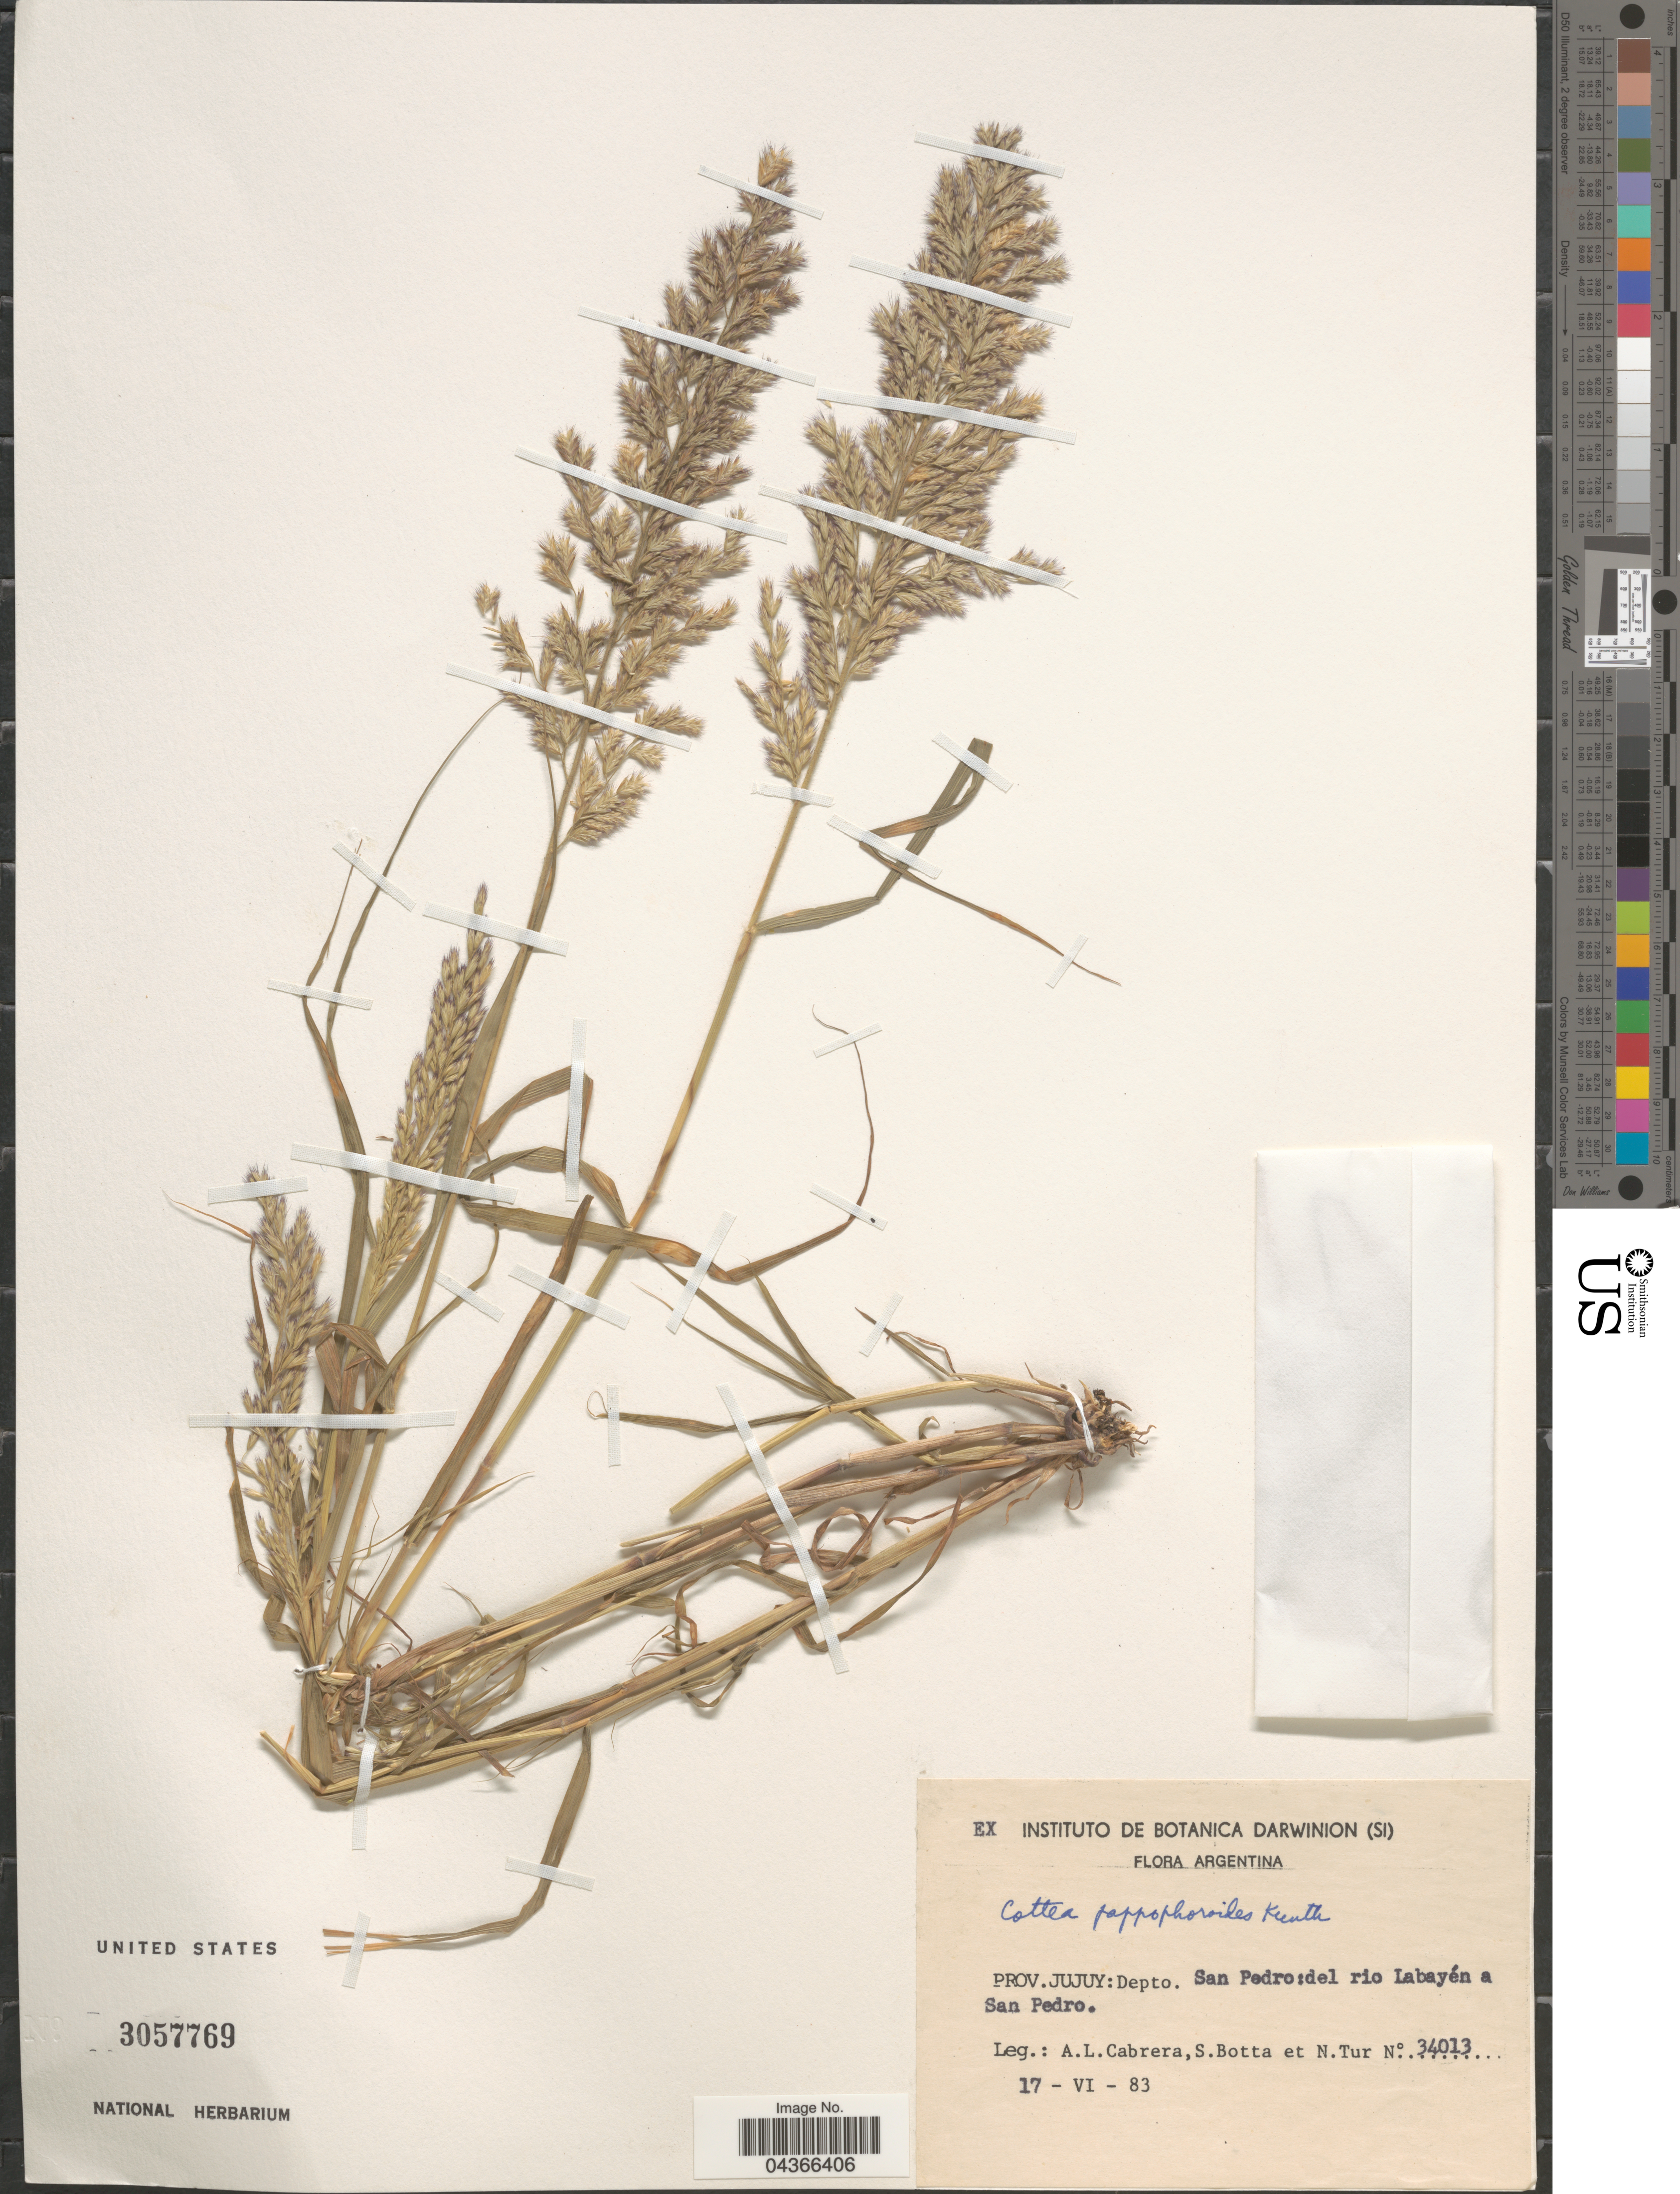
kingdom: Plantae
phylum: Tracheophyta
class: Liliopsida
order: Poales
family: Poaceae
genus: Cottea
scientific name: Cottea pappophoroides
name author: Kunth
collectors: A. L. Cabrera, S. Botta & N. Tur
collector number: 34013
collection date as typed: Transcribed d/m/y: 17/6/83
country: Argentina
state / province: Jujuy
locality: Depto. San Pedro: del rio Labayén a San Pedro.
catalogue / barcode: US 3057769